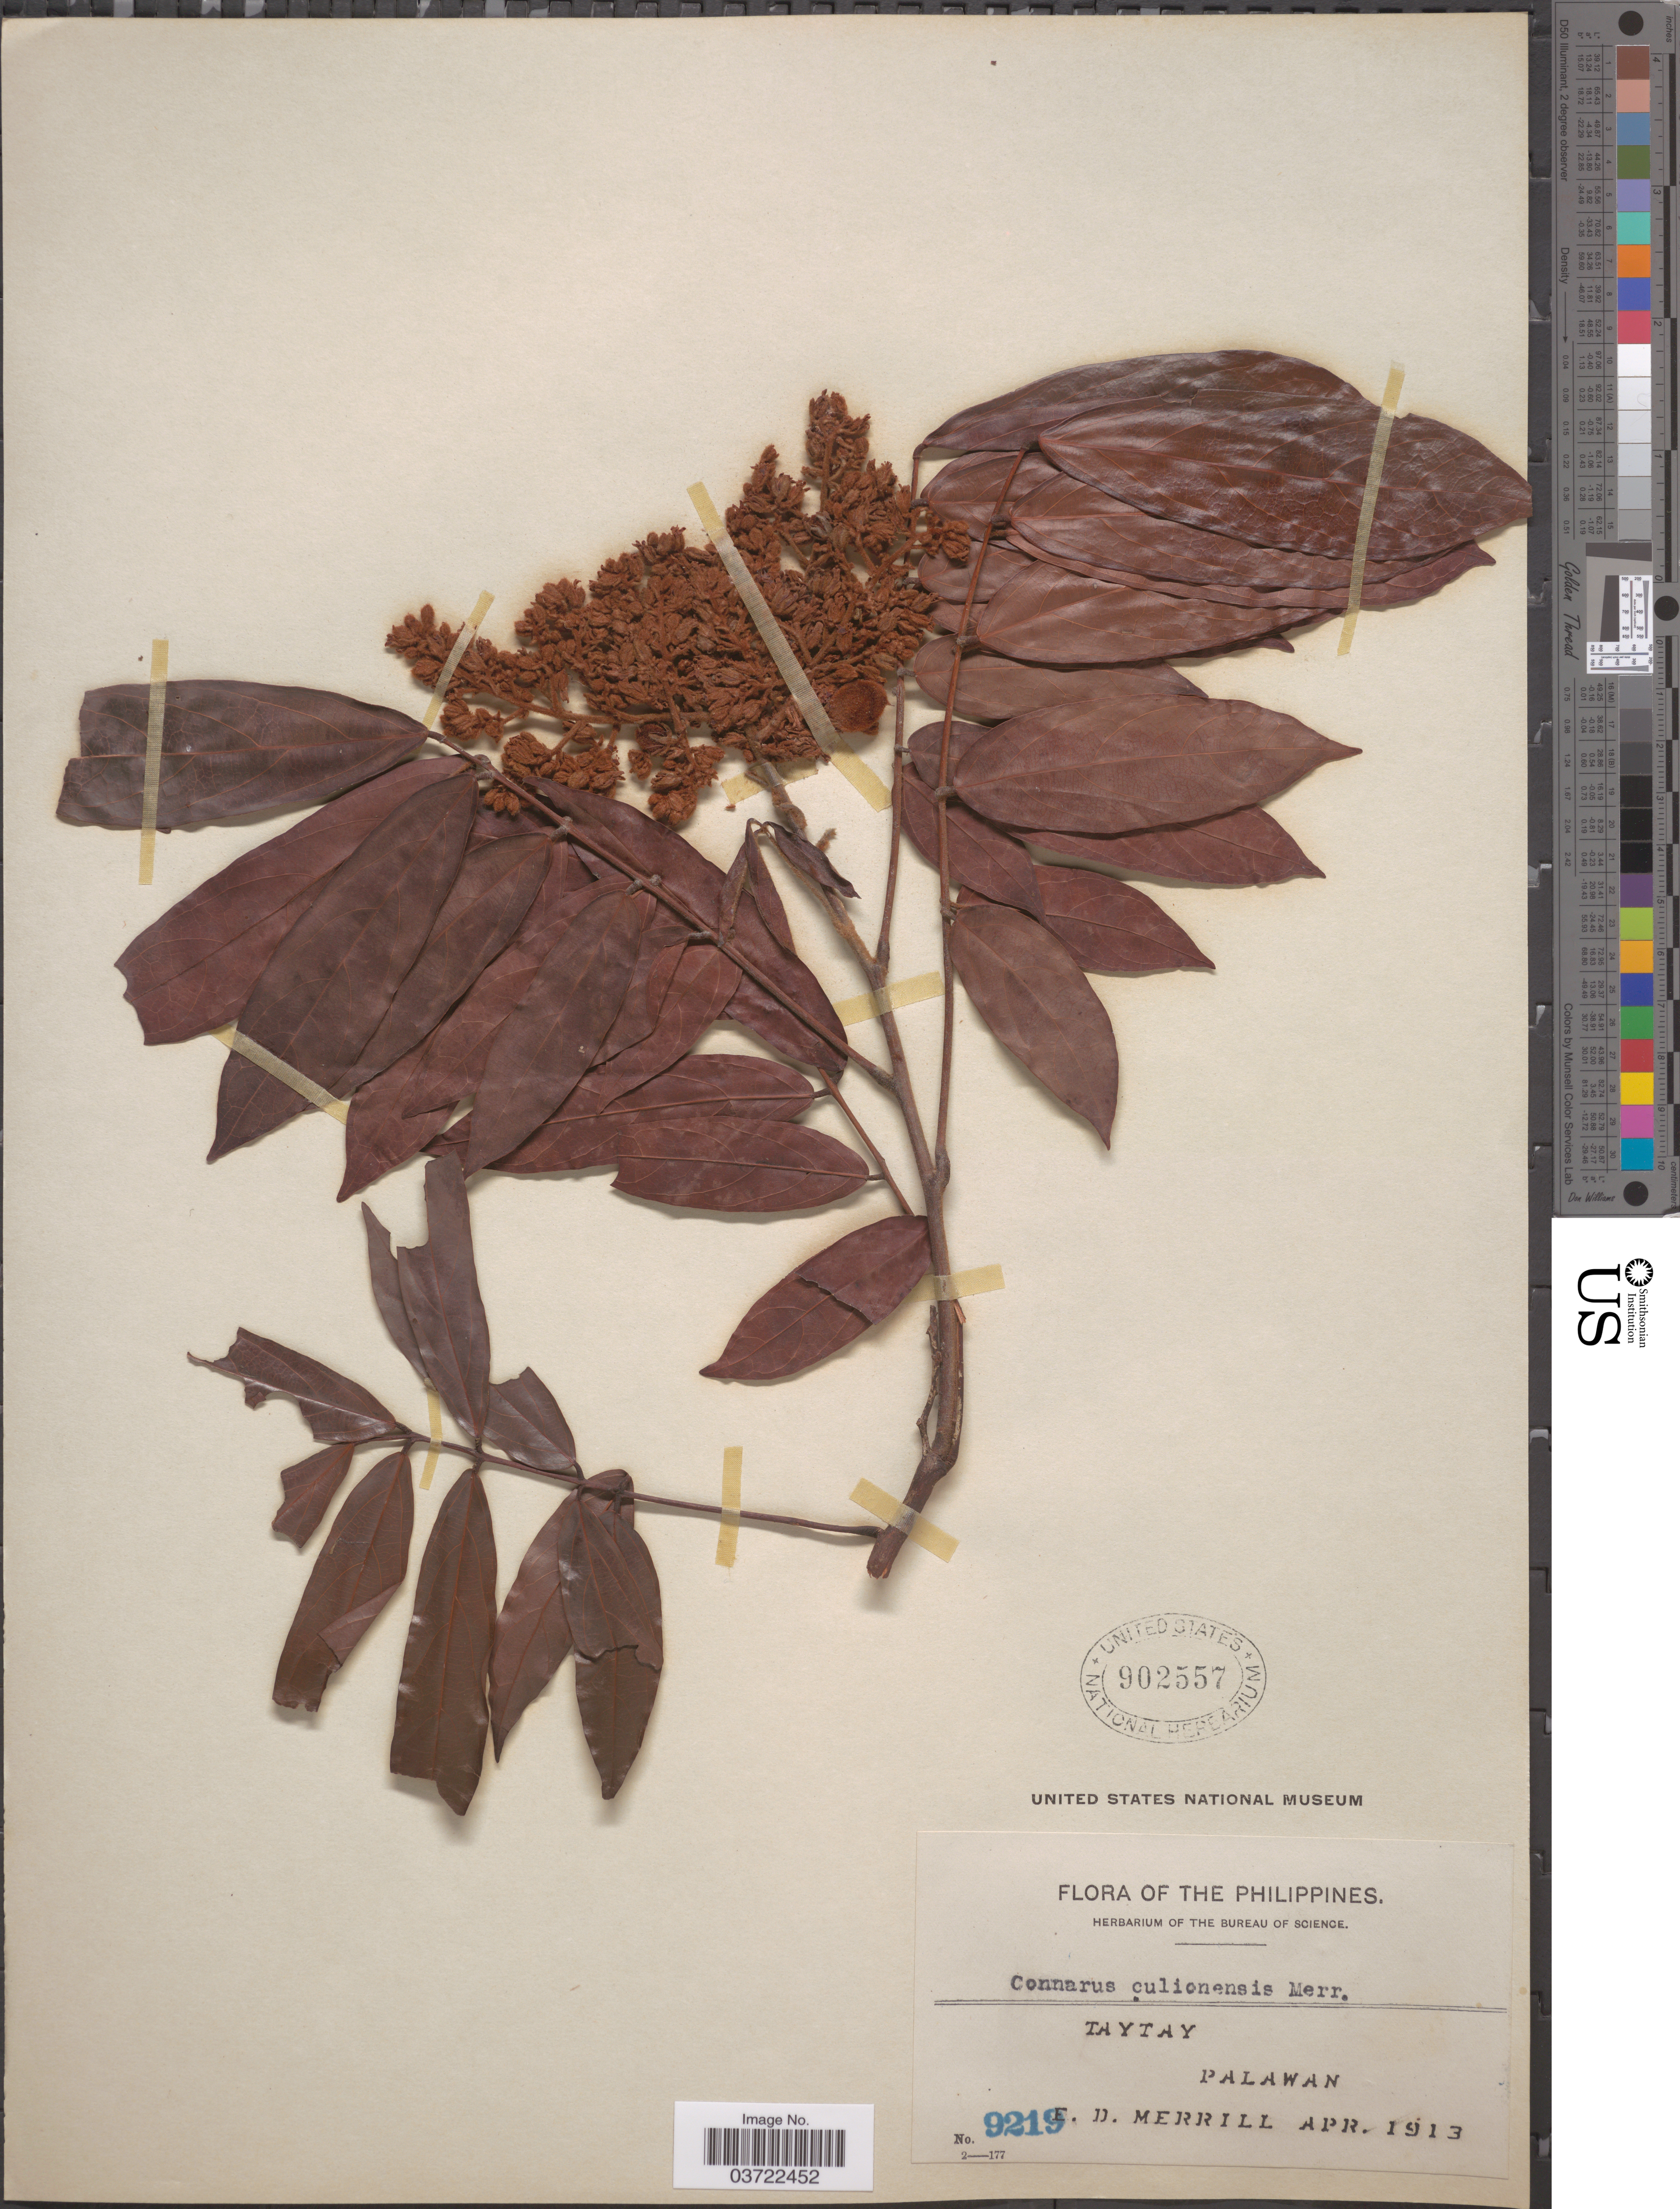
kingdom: Plantae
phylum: Tracheophyta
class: Magnoliopsida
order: Oxalidales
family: Connaraceae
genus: Connarus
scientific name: Connarus culionensis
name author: Merr.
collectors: E. D. Merrill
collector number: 9219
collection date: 1913-04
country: Philippines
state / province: Mimaropa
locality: Taytay, Palawan.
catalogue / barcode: US 902557